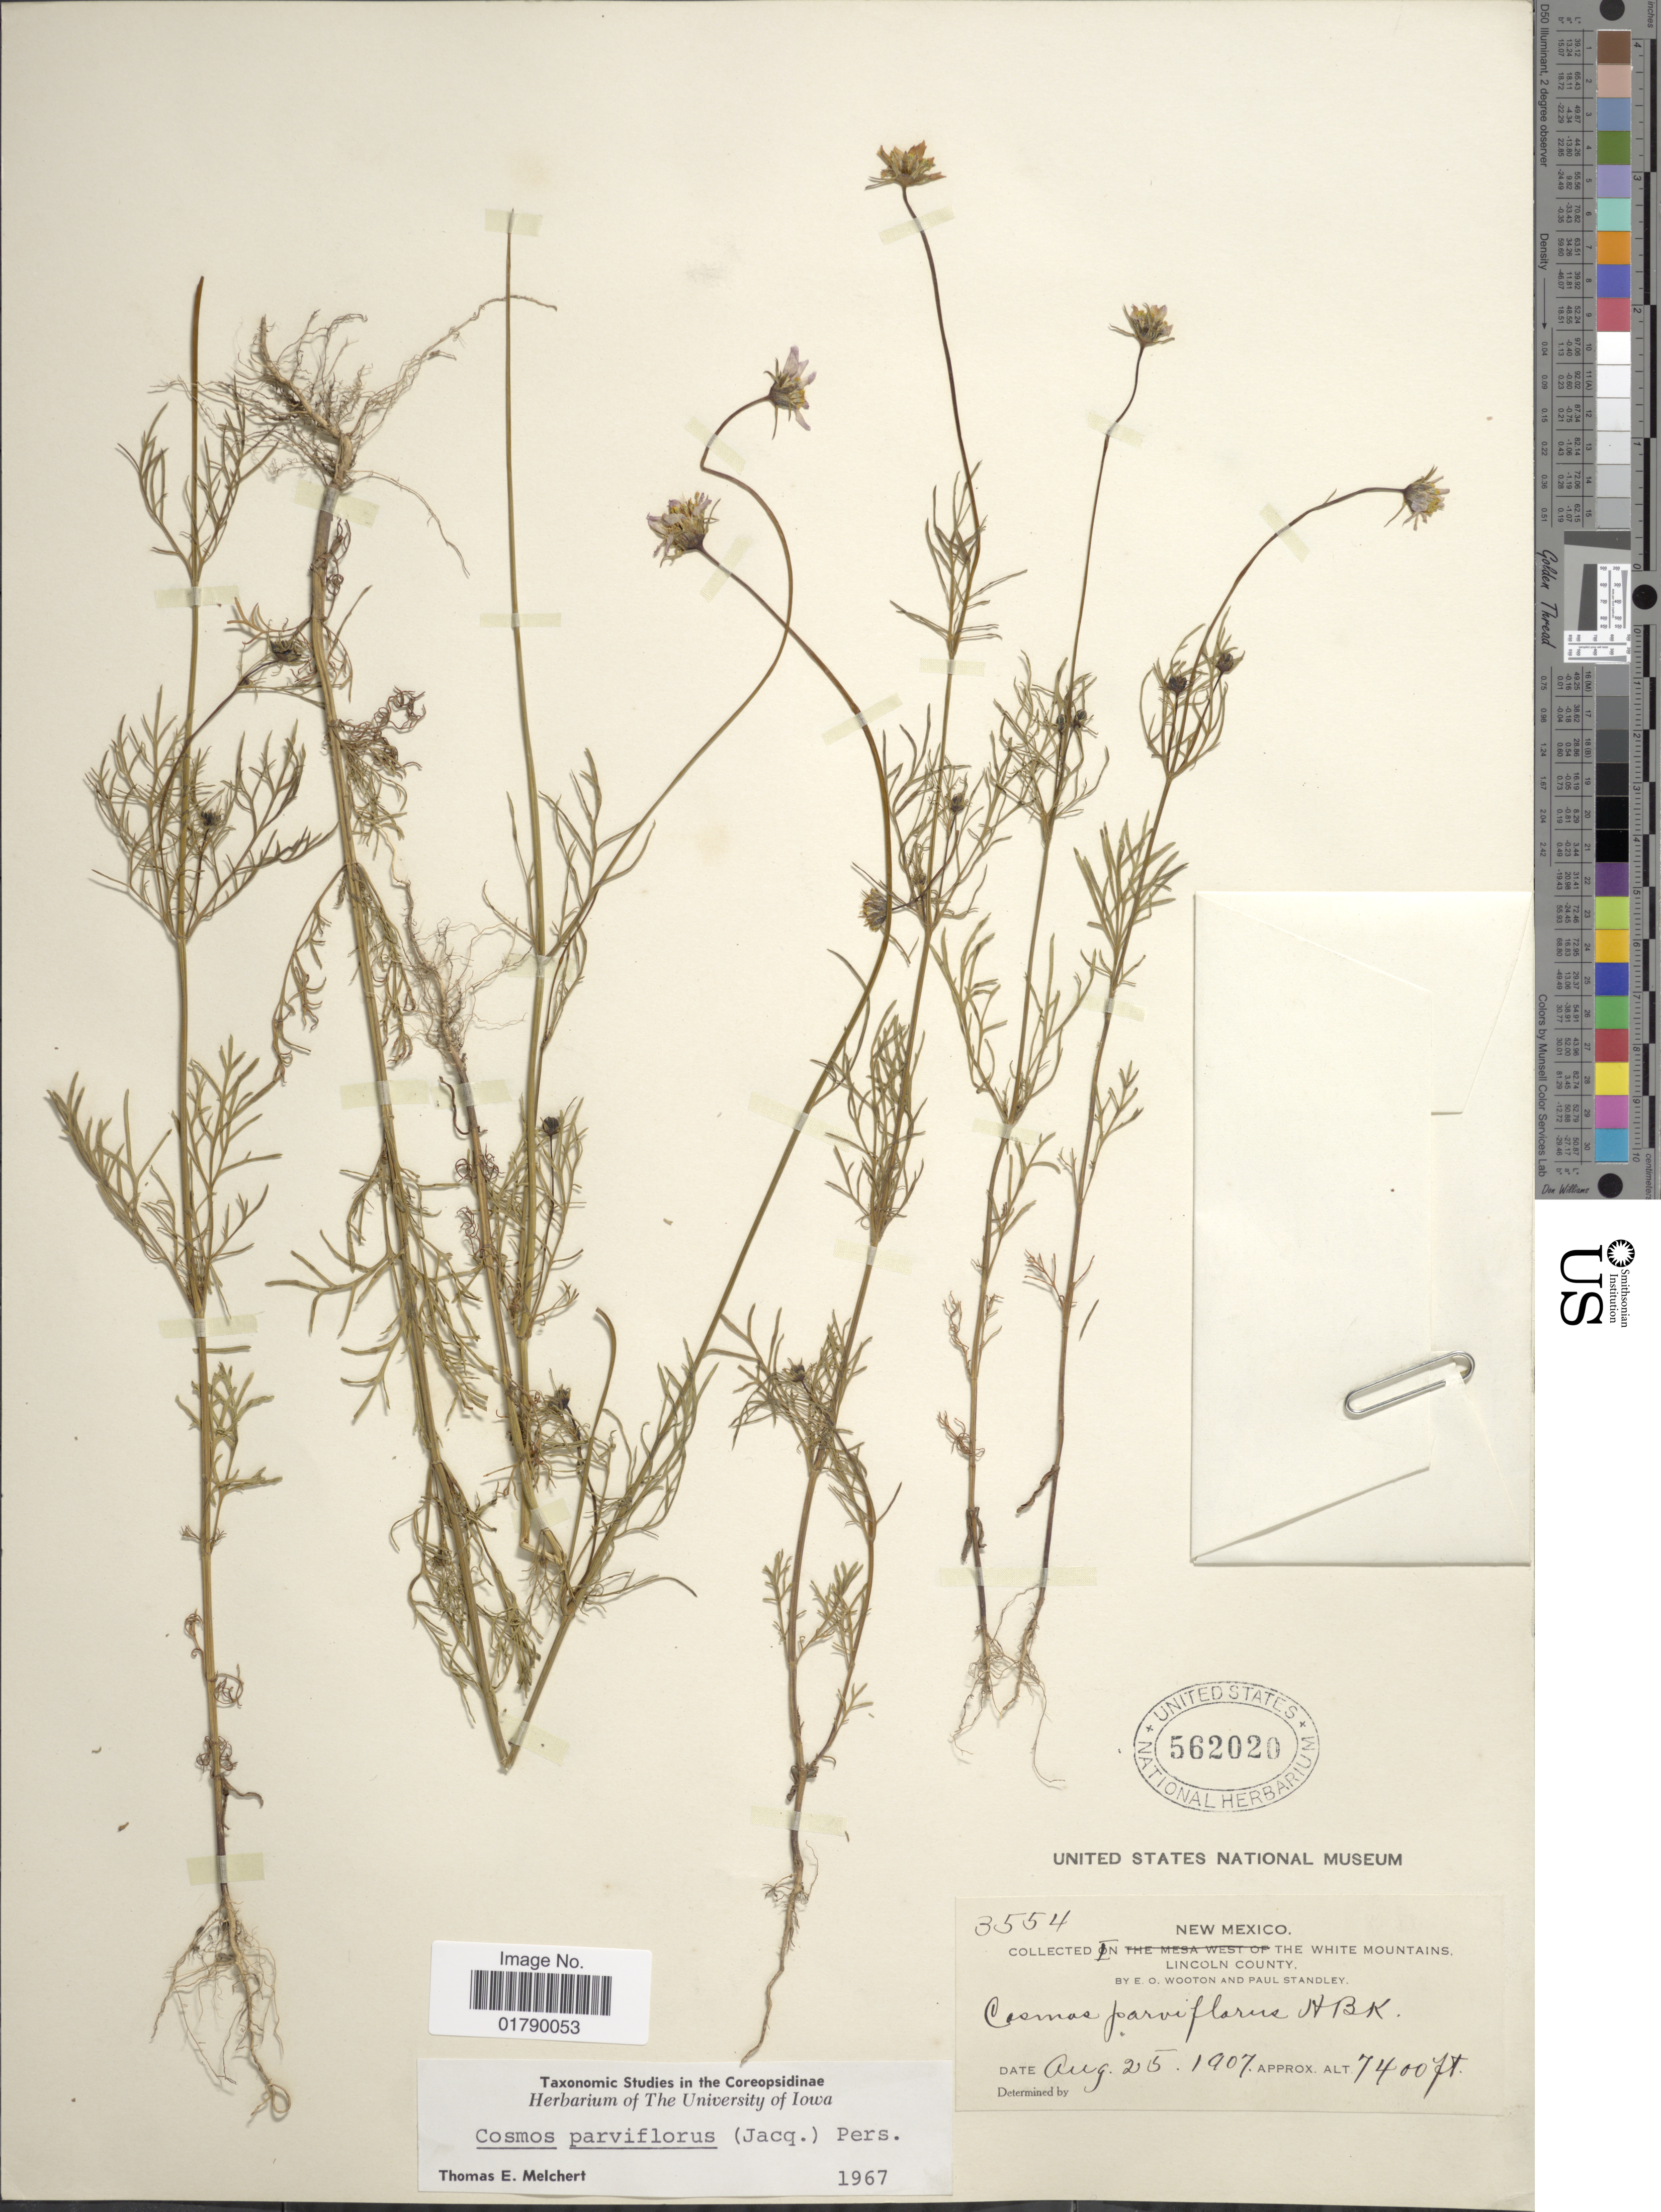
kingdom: Plantae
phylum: Tracheophyta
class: Magnoliopsida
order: Asterales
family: Asteraceae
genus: Cosmos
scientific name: Cosmos parviflorus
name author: (Jacq.) Pers.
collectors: E. O. Wooton & P. C. Standley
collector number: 3554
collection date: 1907-08-25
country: United States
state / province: New Mexico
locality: The White Mountains, Lincoln County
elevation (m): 2256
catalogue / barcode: US 562020